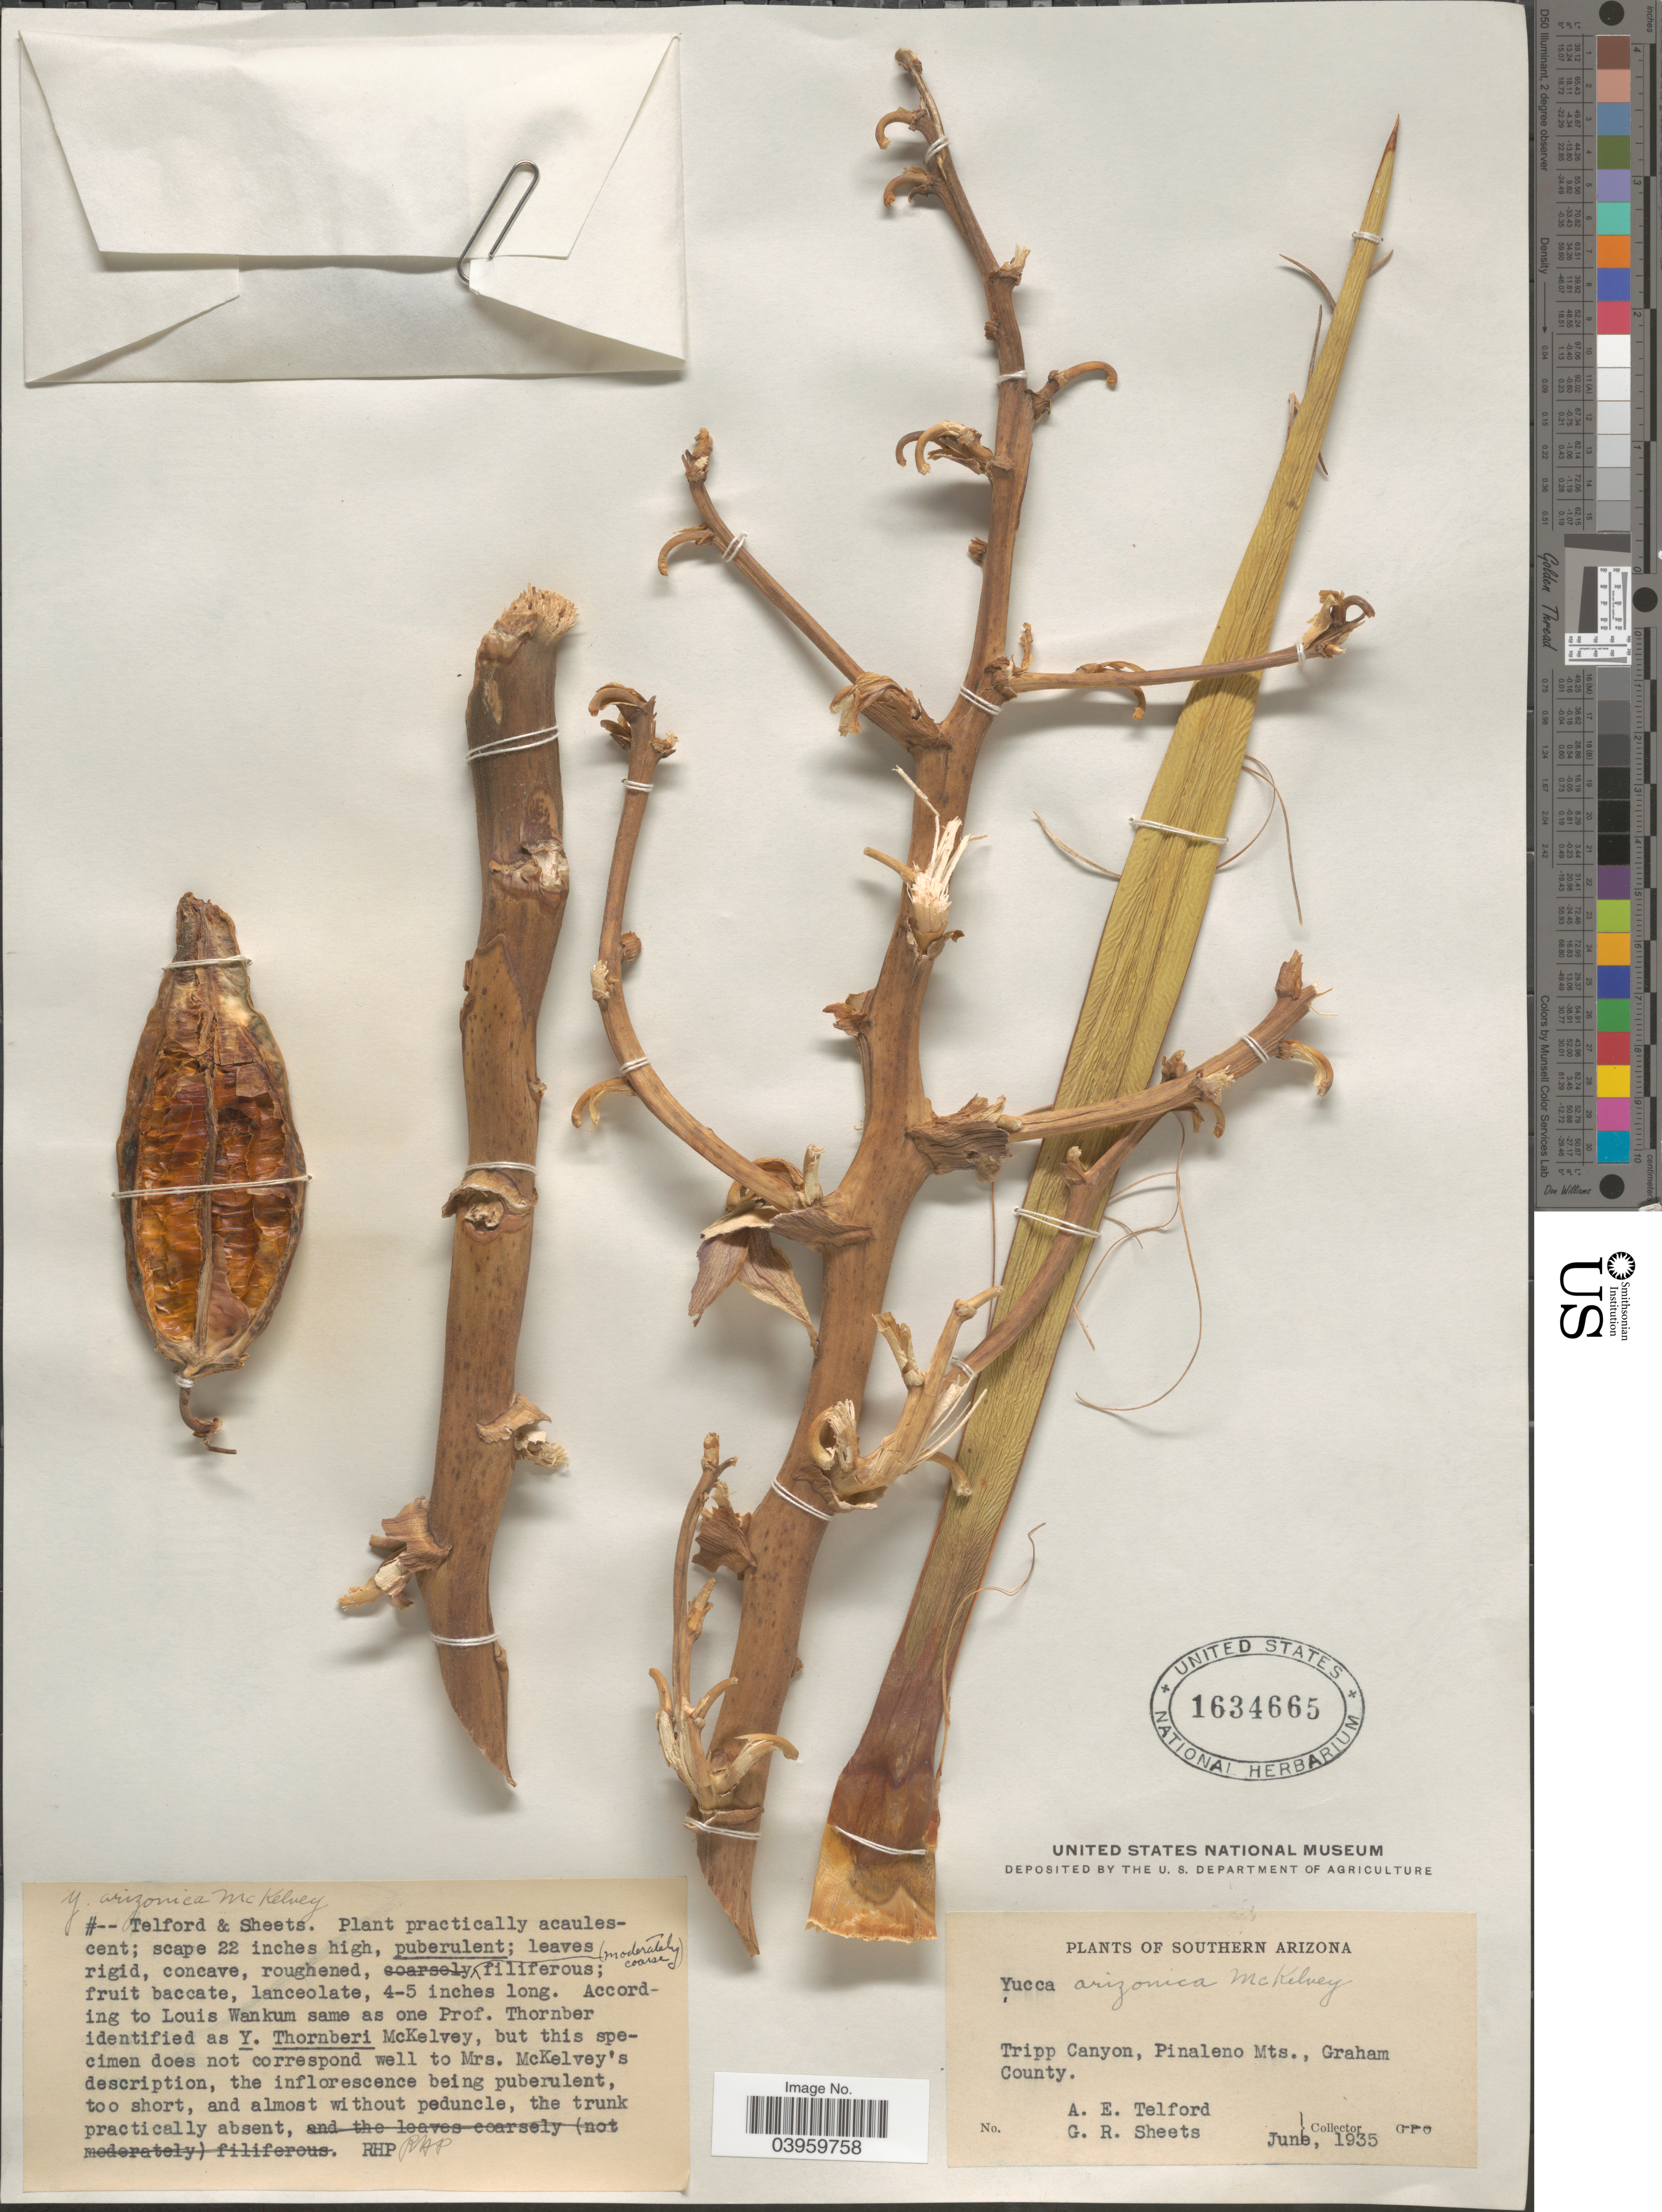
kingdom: Plantae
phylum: Tracheophyta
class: Liliopsida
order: Asparagales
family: Asparagaceae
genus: Yucca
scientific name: Yucca arizonica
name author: McKelvey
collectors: A. Telford & G. Sheets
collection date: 1935-06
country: United States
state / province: Arizona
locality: Southern Arizona. Tripp Canyon, Pinaleno Mts., Graham County.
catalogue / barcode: US 1634665